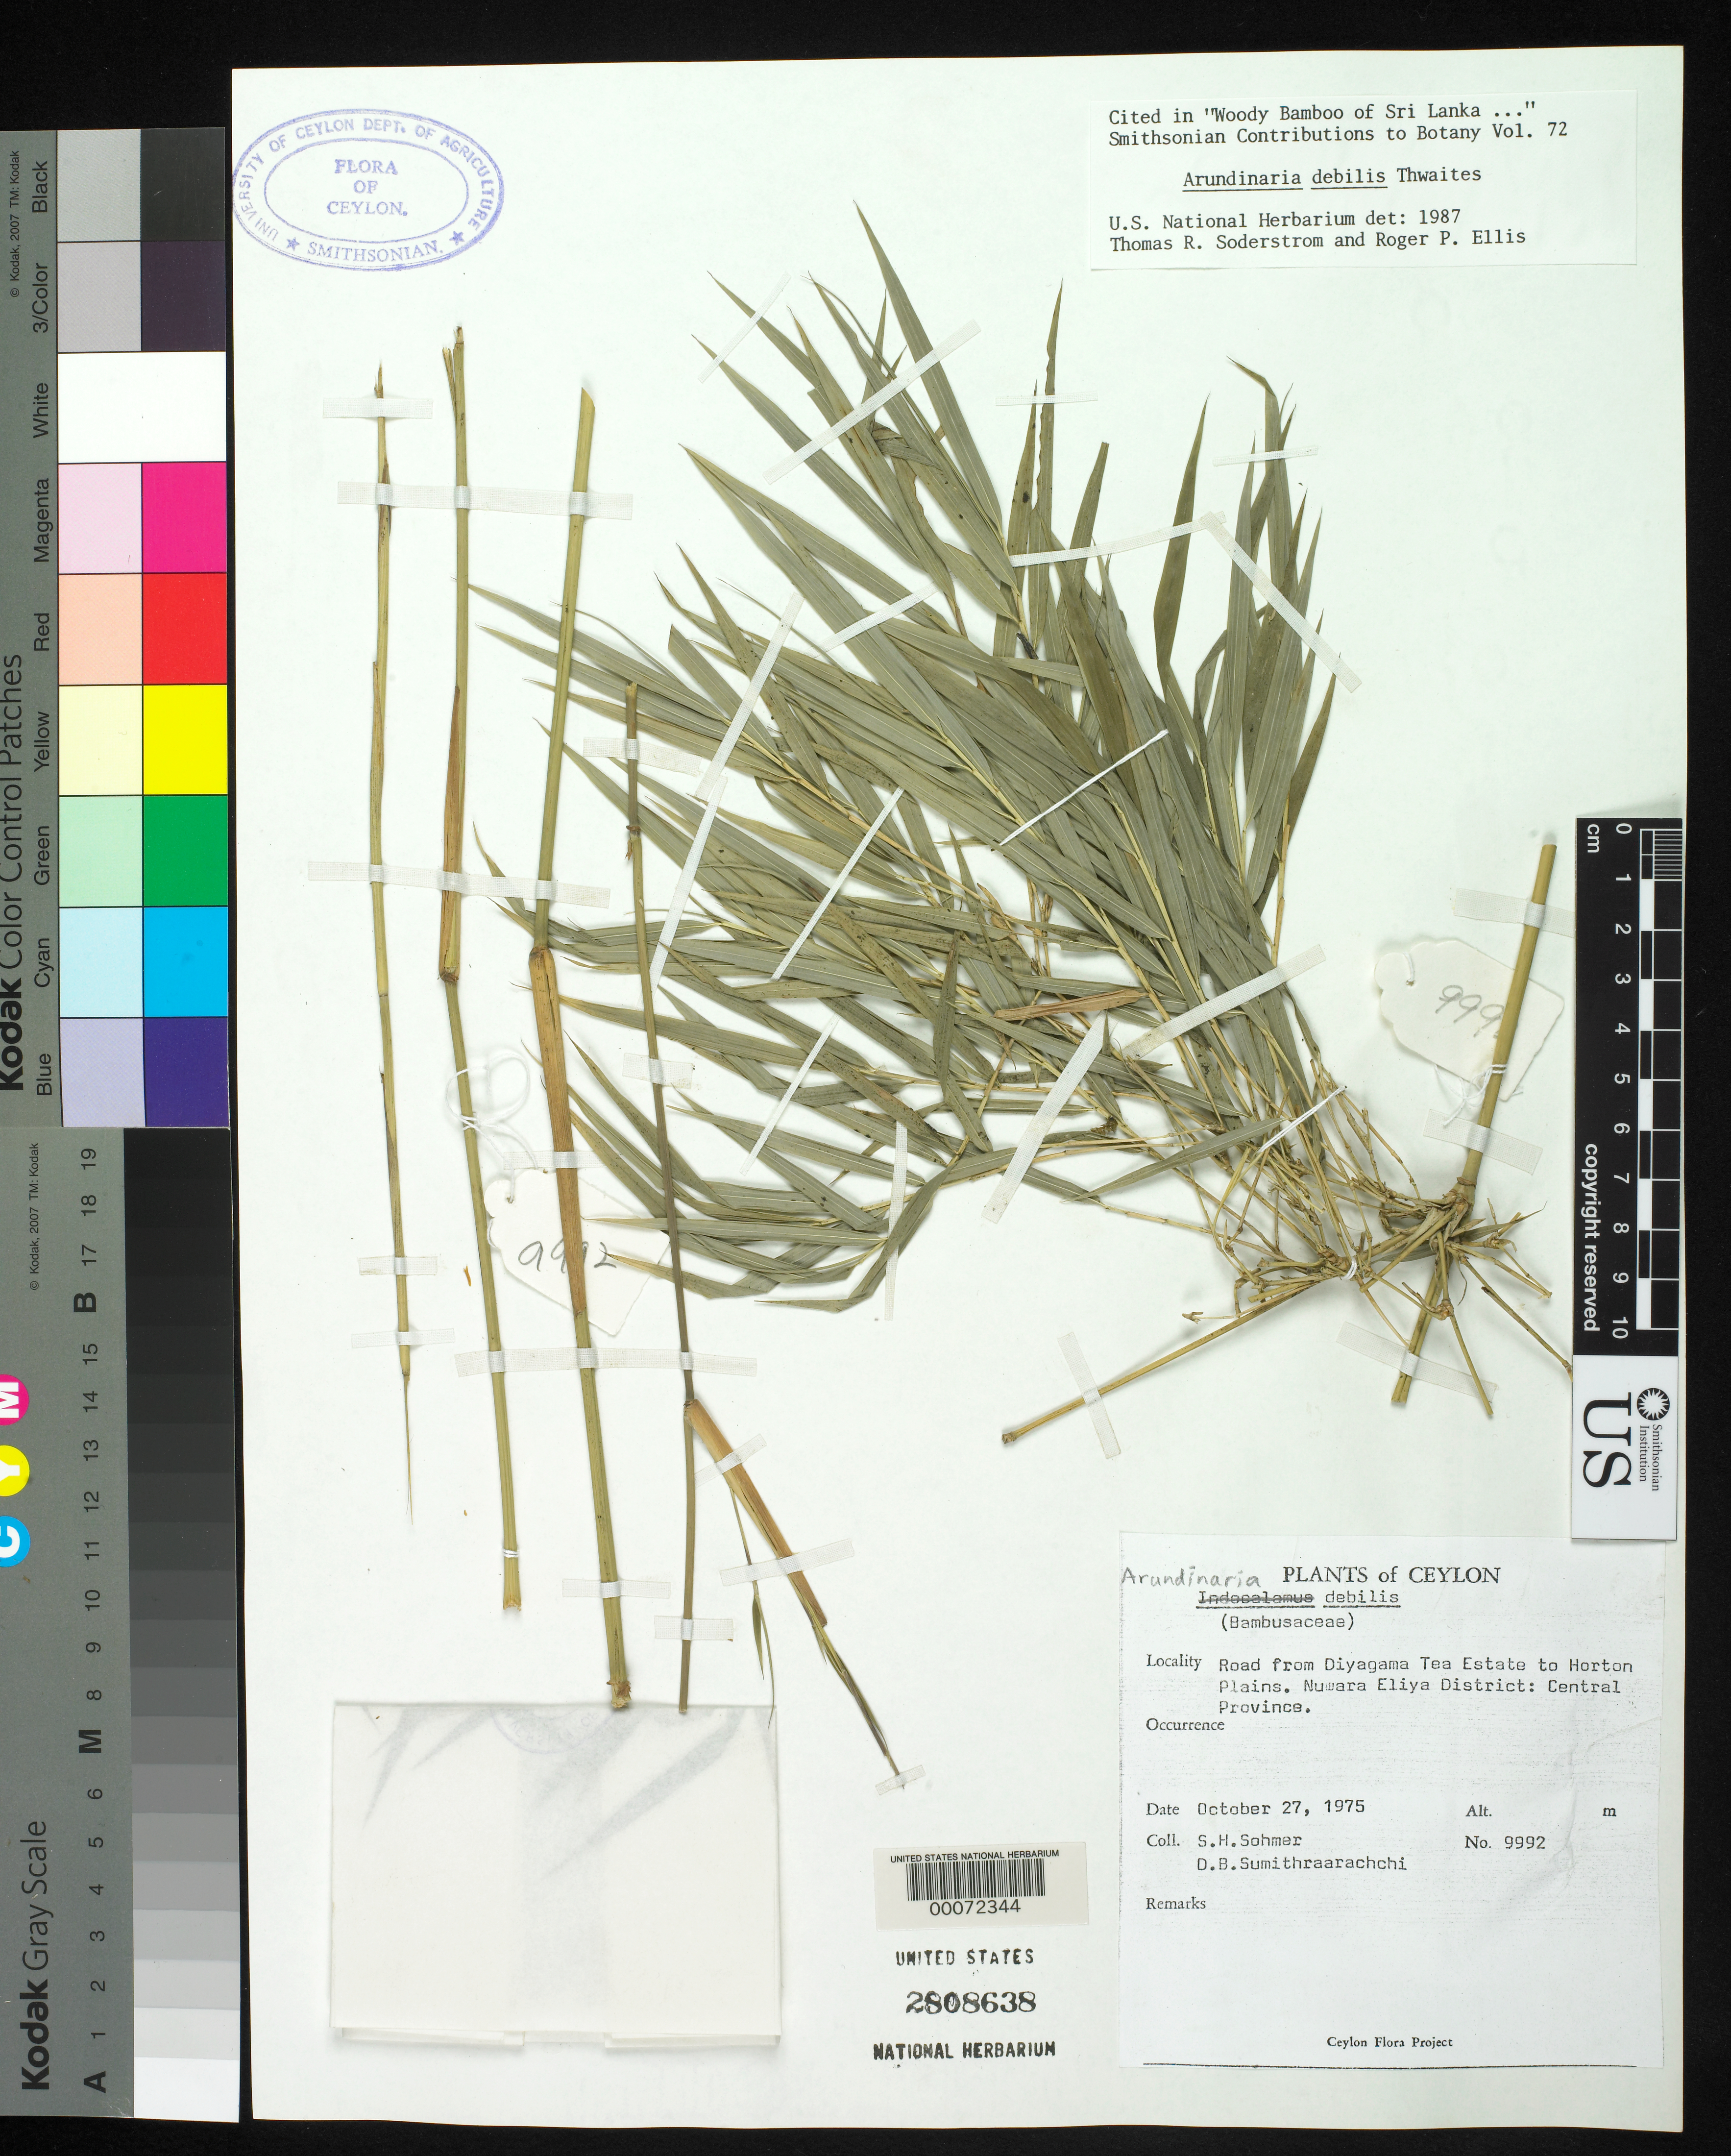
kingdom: Plantae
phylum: Tracheophyta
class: Liliopsida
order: Poales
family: Poaceae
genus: Arundinaria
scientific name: Arundinaria debilis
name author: Thwaites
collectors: S. H. Sohmer & D. B. Sumithraarachchi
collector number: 9992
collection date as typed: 27 Oct 1975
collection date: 1975-10-27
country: Sri Lanka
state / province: Central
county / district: Nuwara Eliya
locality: Road from diyagama tea estate to horton plains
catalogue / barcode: US 2808638